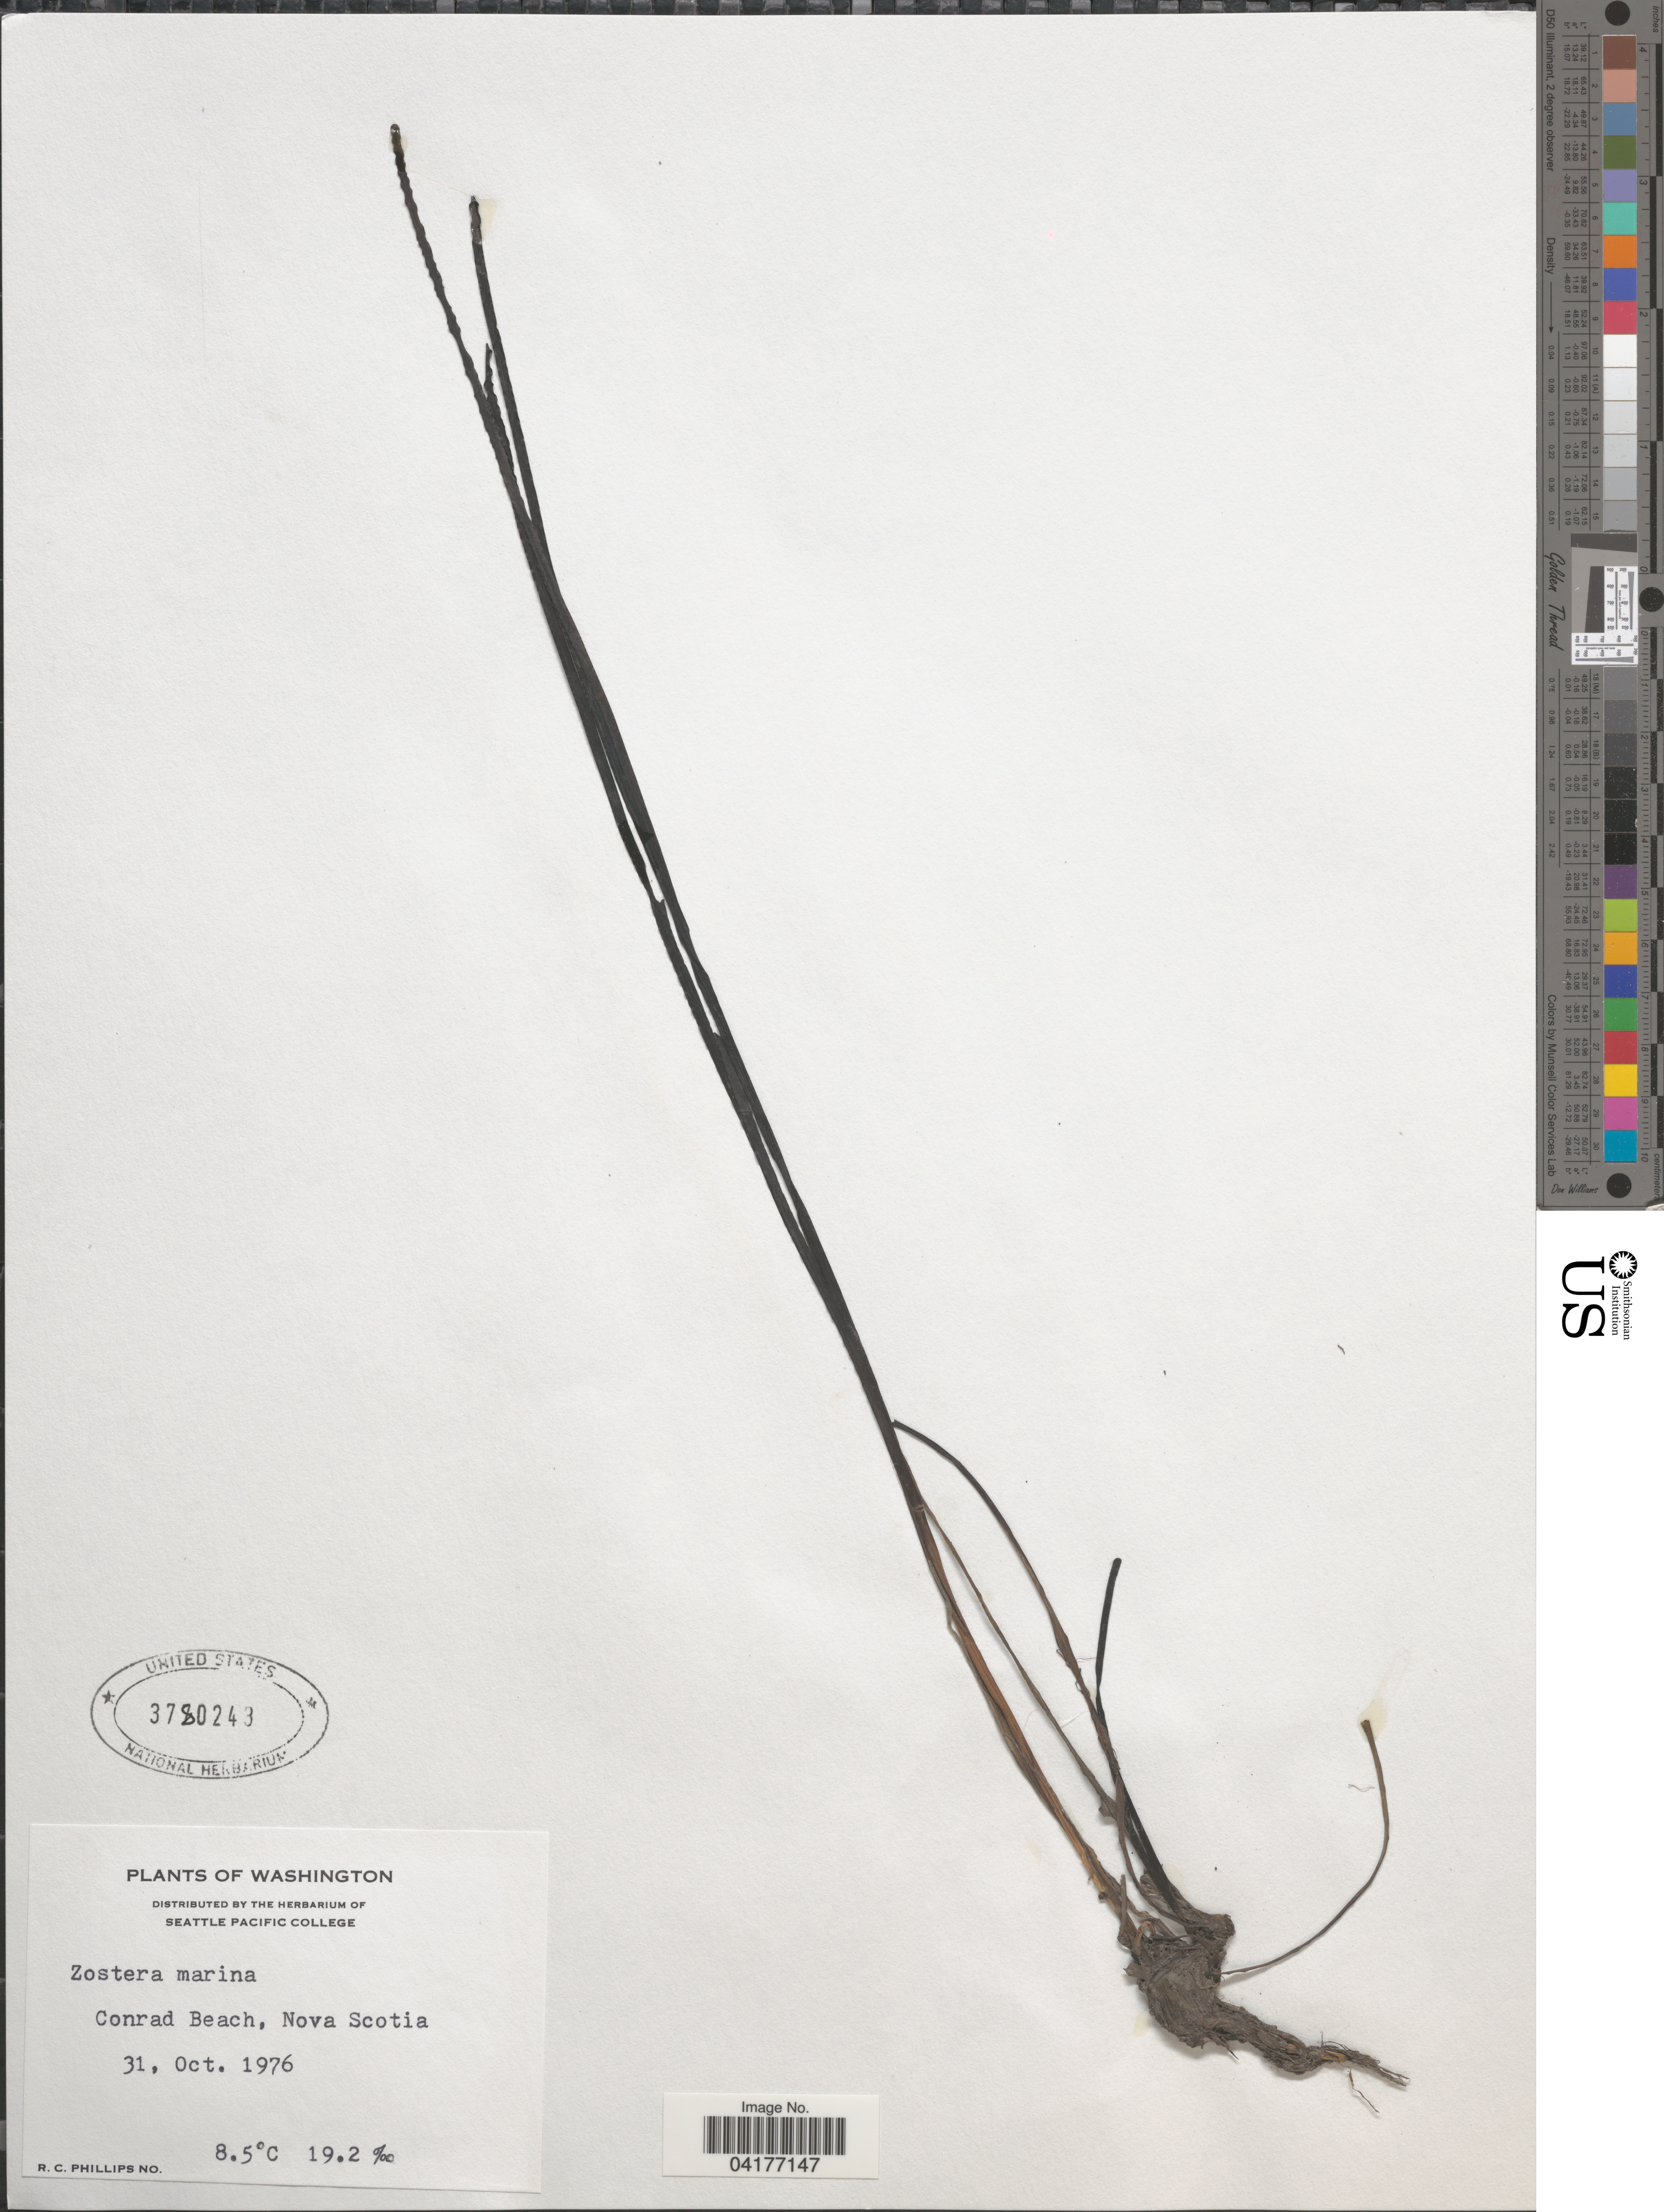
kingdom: Plantae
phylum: Tracheophyta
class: Liliopsida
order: Alismatales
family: Zosteraceae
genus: Zostera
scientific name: Zostera marina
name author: L.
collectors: R. C. Phillips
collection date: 1976-10-31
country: Canada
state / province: Nova Scotia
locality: Conrad Beach.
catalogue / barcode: US 3780243